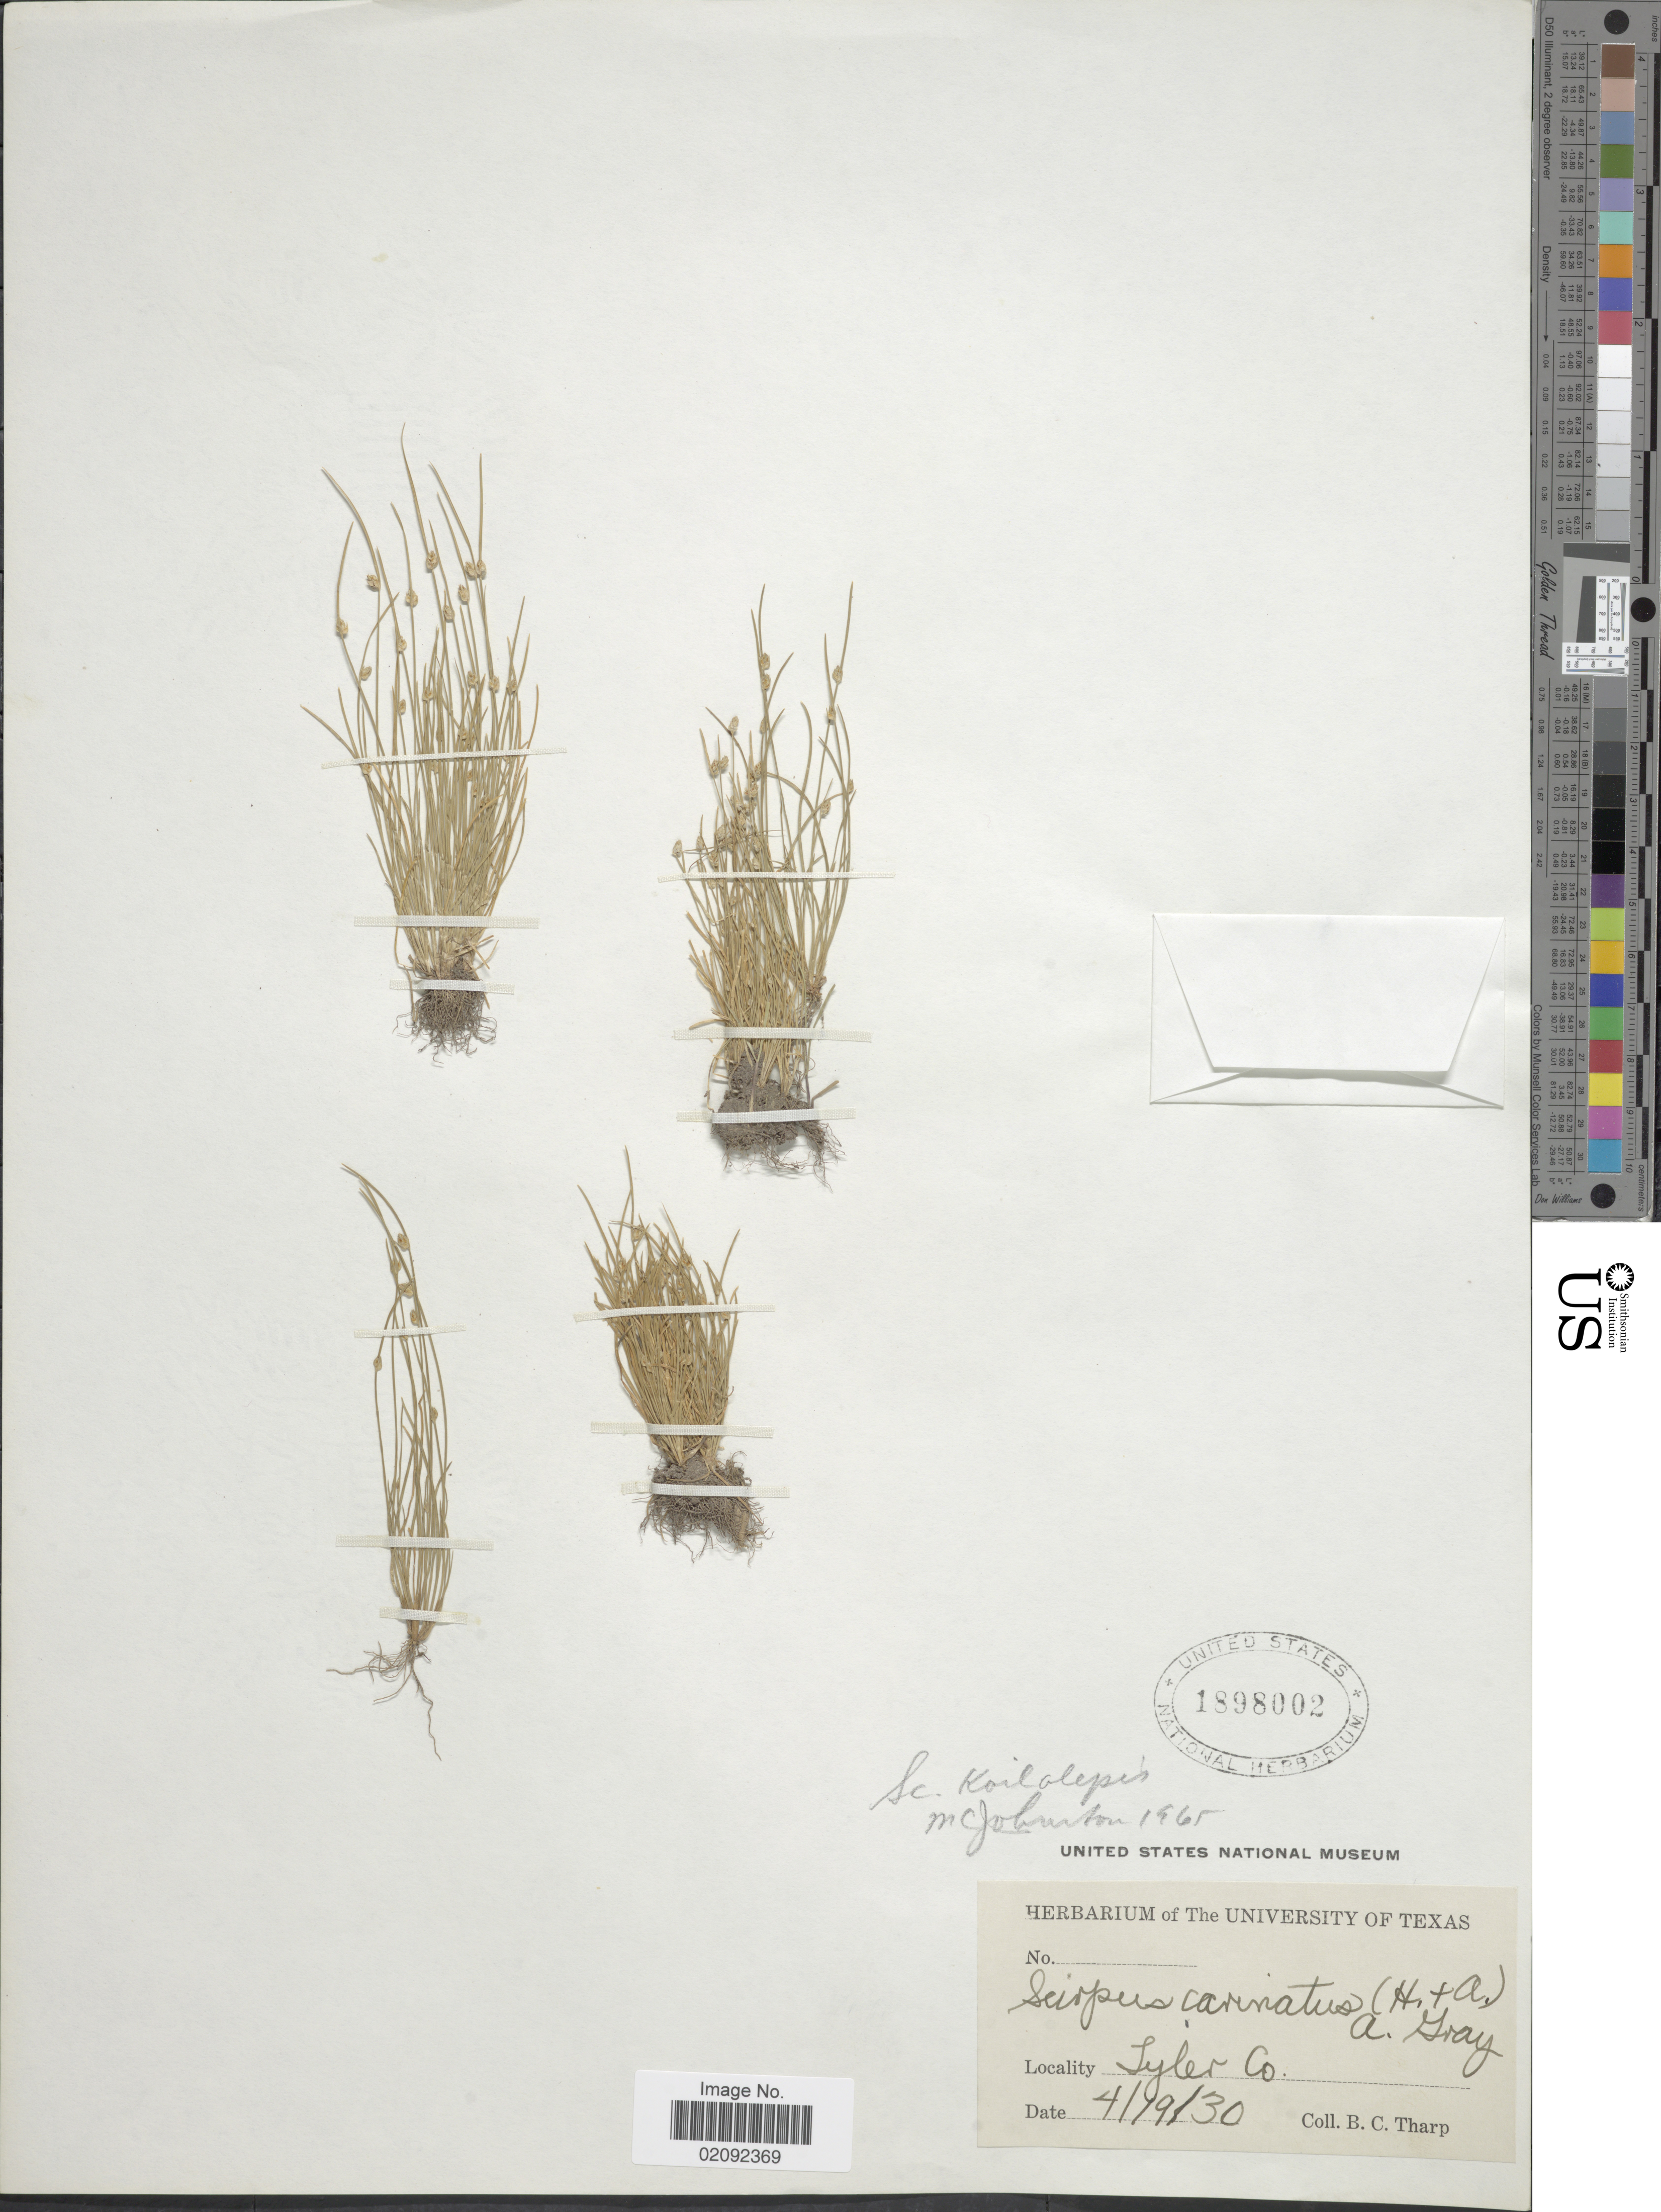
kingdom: Plantae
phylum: Tracheophyta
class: Liliopsida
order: Poales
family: Cyperaceae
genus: Isolepis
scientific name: Isolepis carinata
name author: Hook. & Arn. ex Torr.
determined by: Strong, M. T., (US), Smithsonian Institution - National Museum of Natural History (UNITED STATES)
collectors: B. C. Tharp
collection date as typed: Transcribed d/m/y: 19/4/30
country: United States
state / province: Texas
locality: Tyler Co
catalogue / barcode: US 1898002